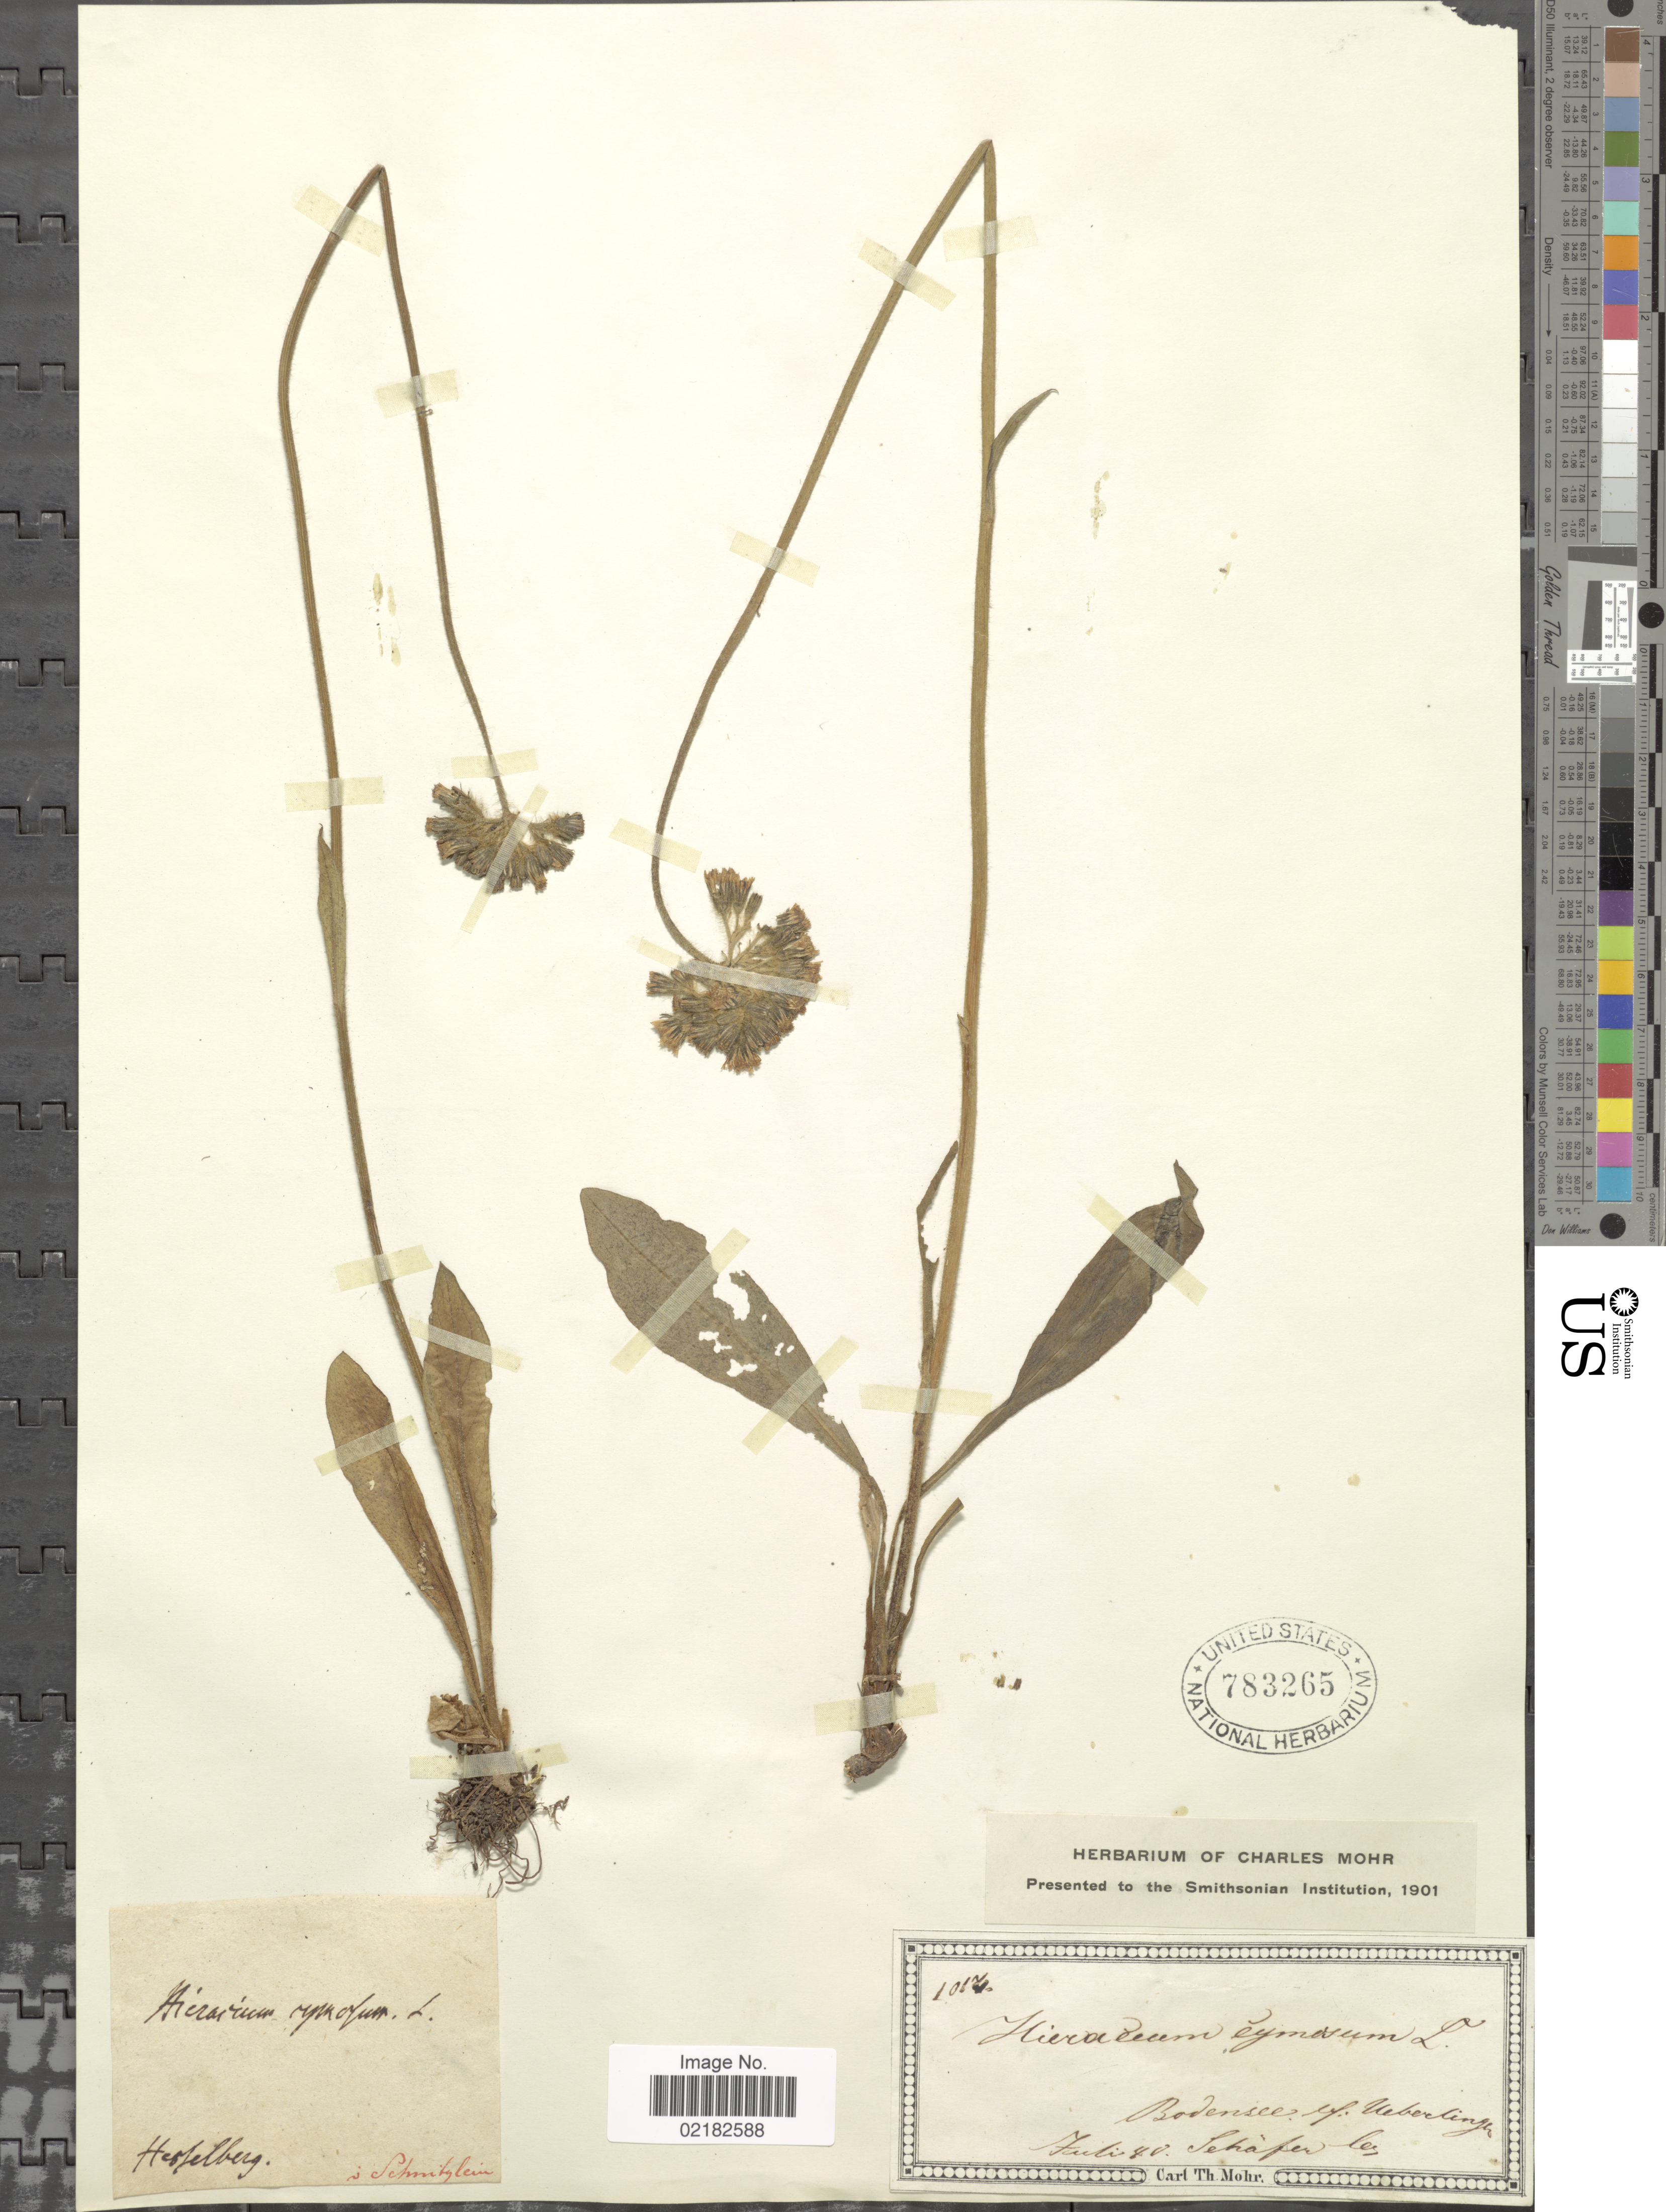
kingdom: Plantae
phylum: Tracheophyta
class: Magnoliopsida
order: Asterales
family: Asteraceae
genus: Pilosella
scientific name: Pilosella cymiflora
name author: (Näg. & Peter) S. Bräut. & Greuter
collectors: -. Schafer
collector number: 1014*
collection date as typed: Transcribed d/m/y: /7/40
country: Germany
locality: Bedensee, ef Ueberlingen [interpreted], Hesselberg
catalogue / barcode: US 783265